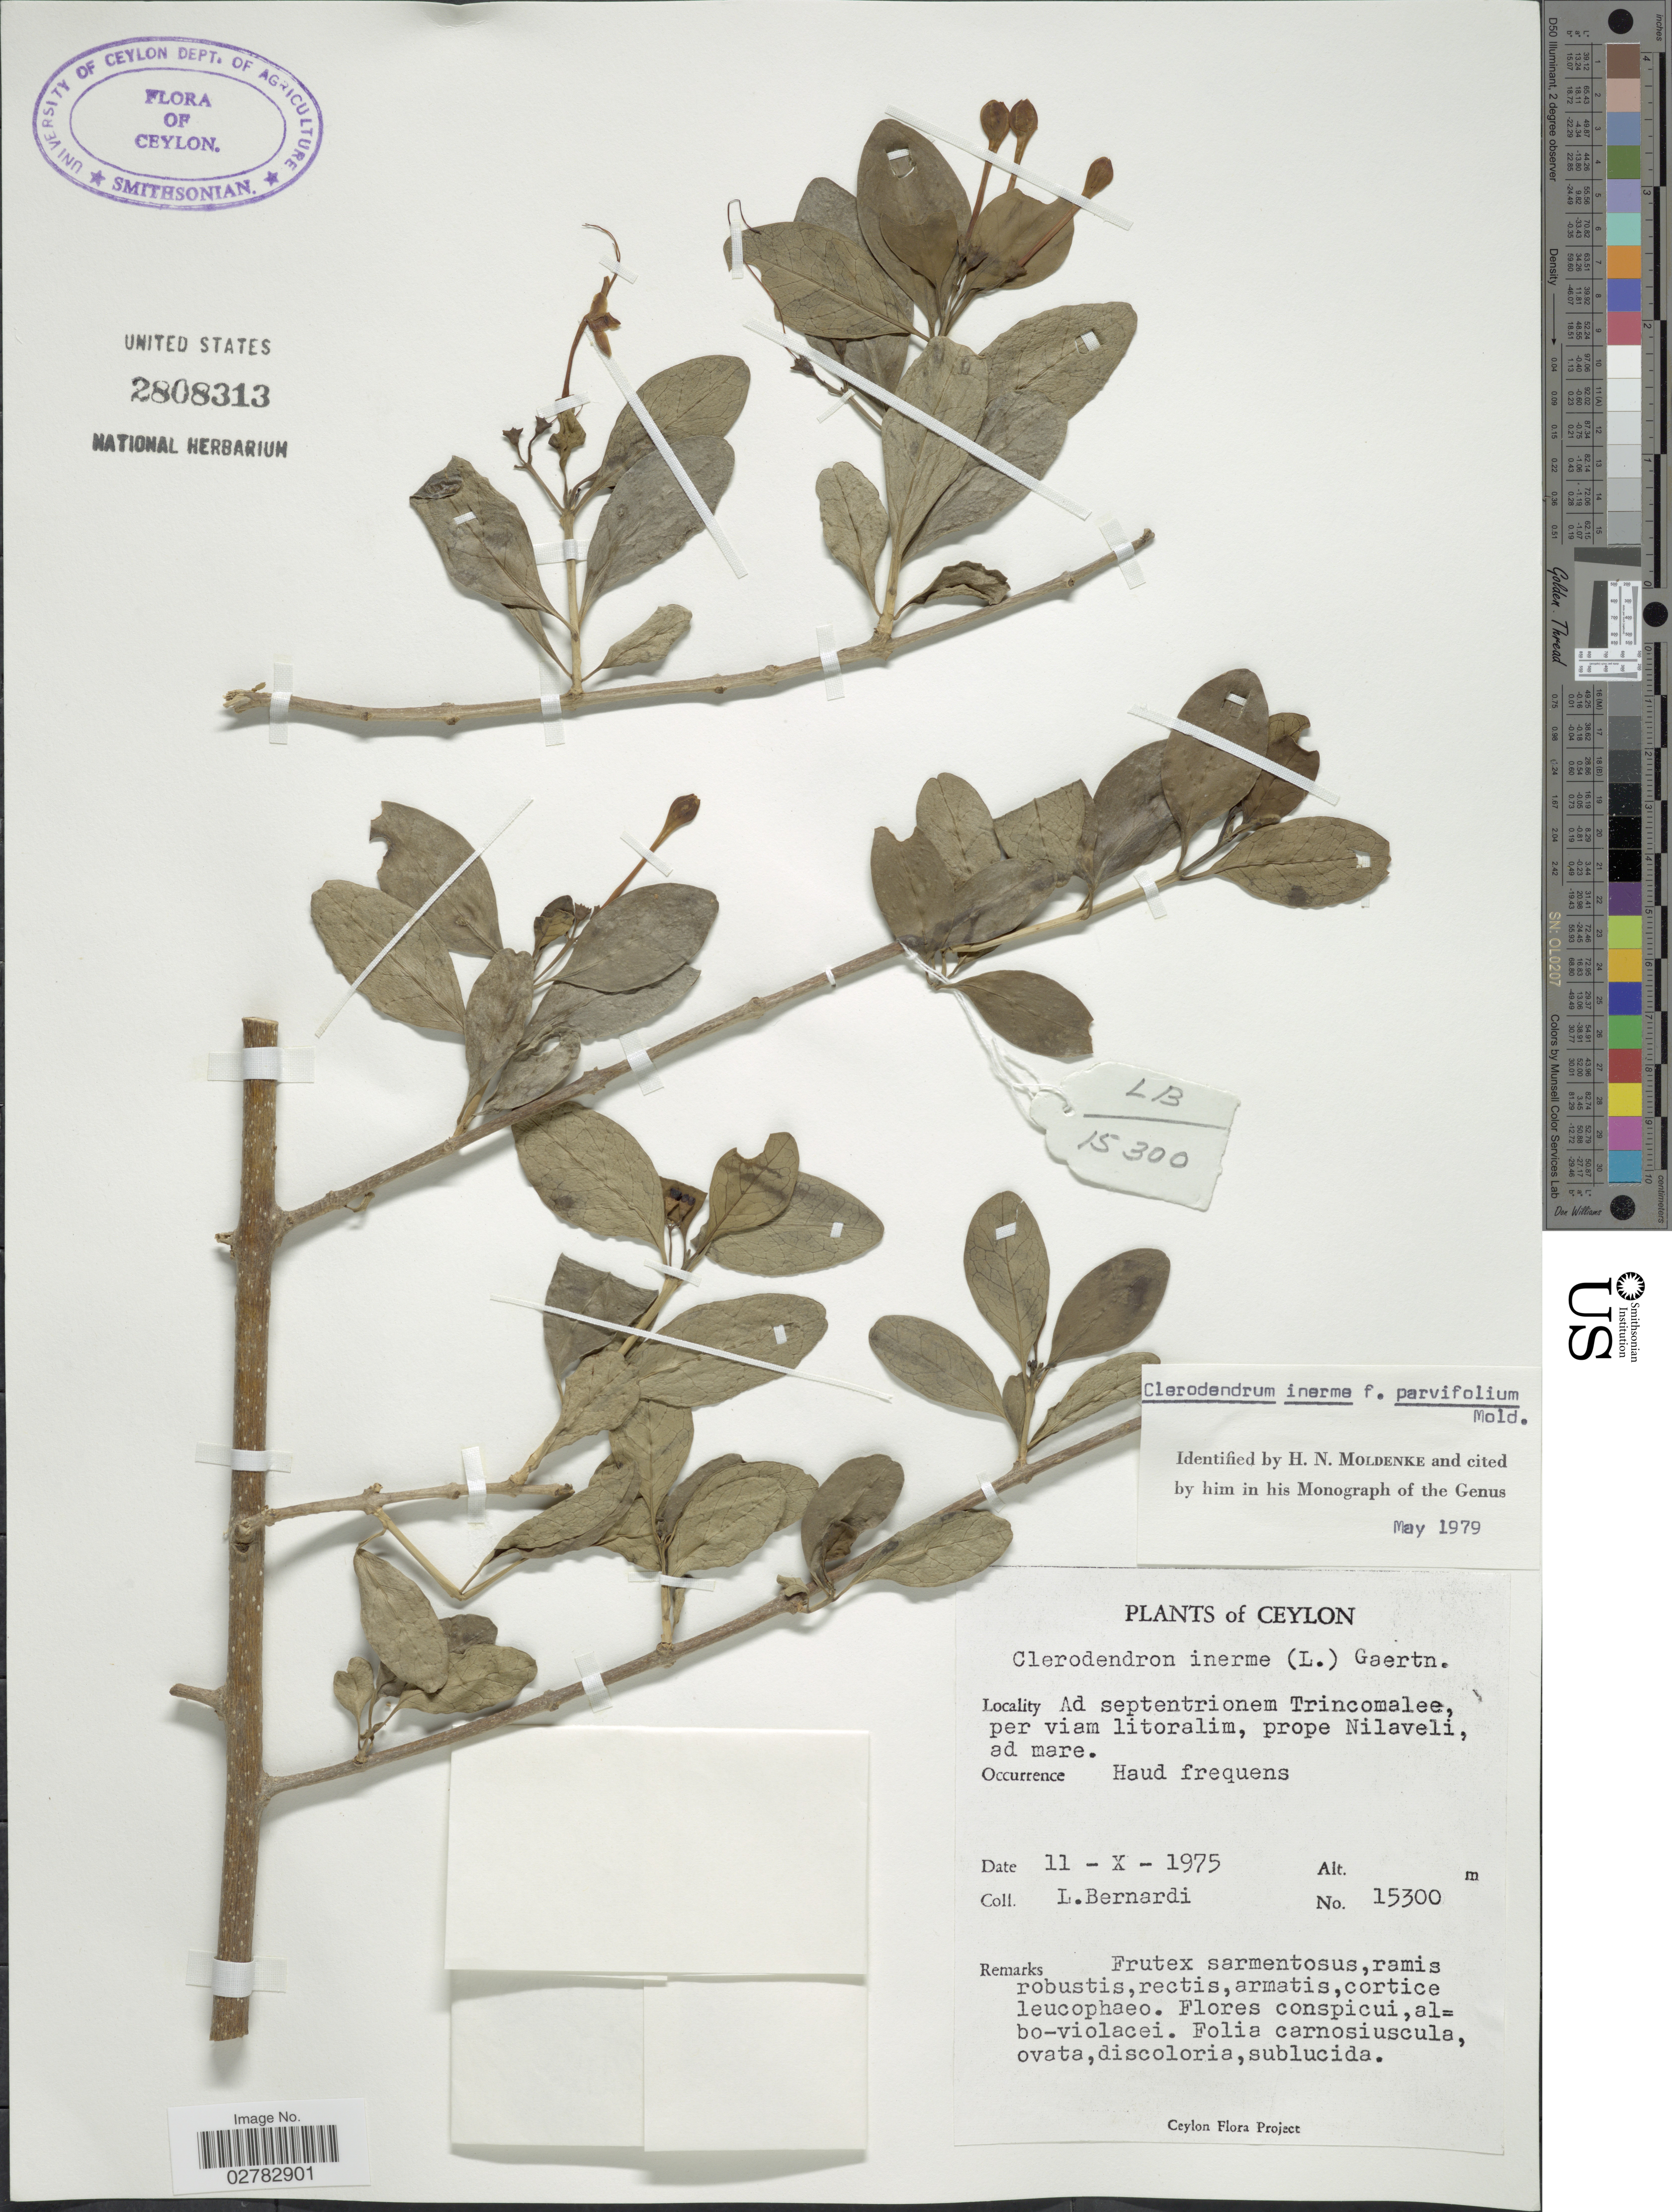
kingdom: Plantae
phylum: Tracheophyta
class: Magnoliopsida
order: Lamiales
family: Lamiaceae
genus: Clerodendrum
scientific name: Clerodendrum inerme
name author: (L.) Gaertn.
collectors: L. Bernardi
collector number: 15300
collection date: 1975-10-11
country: Sri Lanka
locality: Ceylon. Ad septentrionem Trincomalee, per viam litoralim, prope Nilaveli, ad mare. Haud frequens.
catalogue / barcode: US 2808313